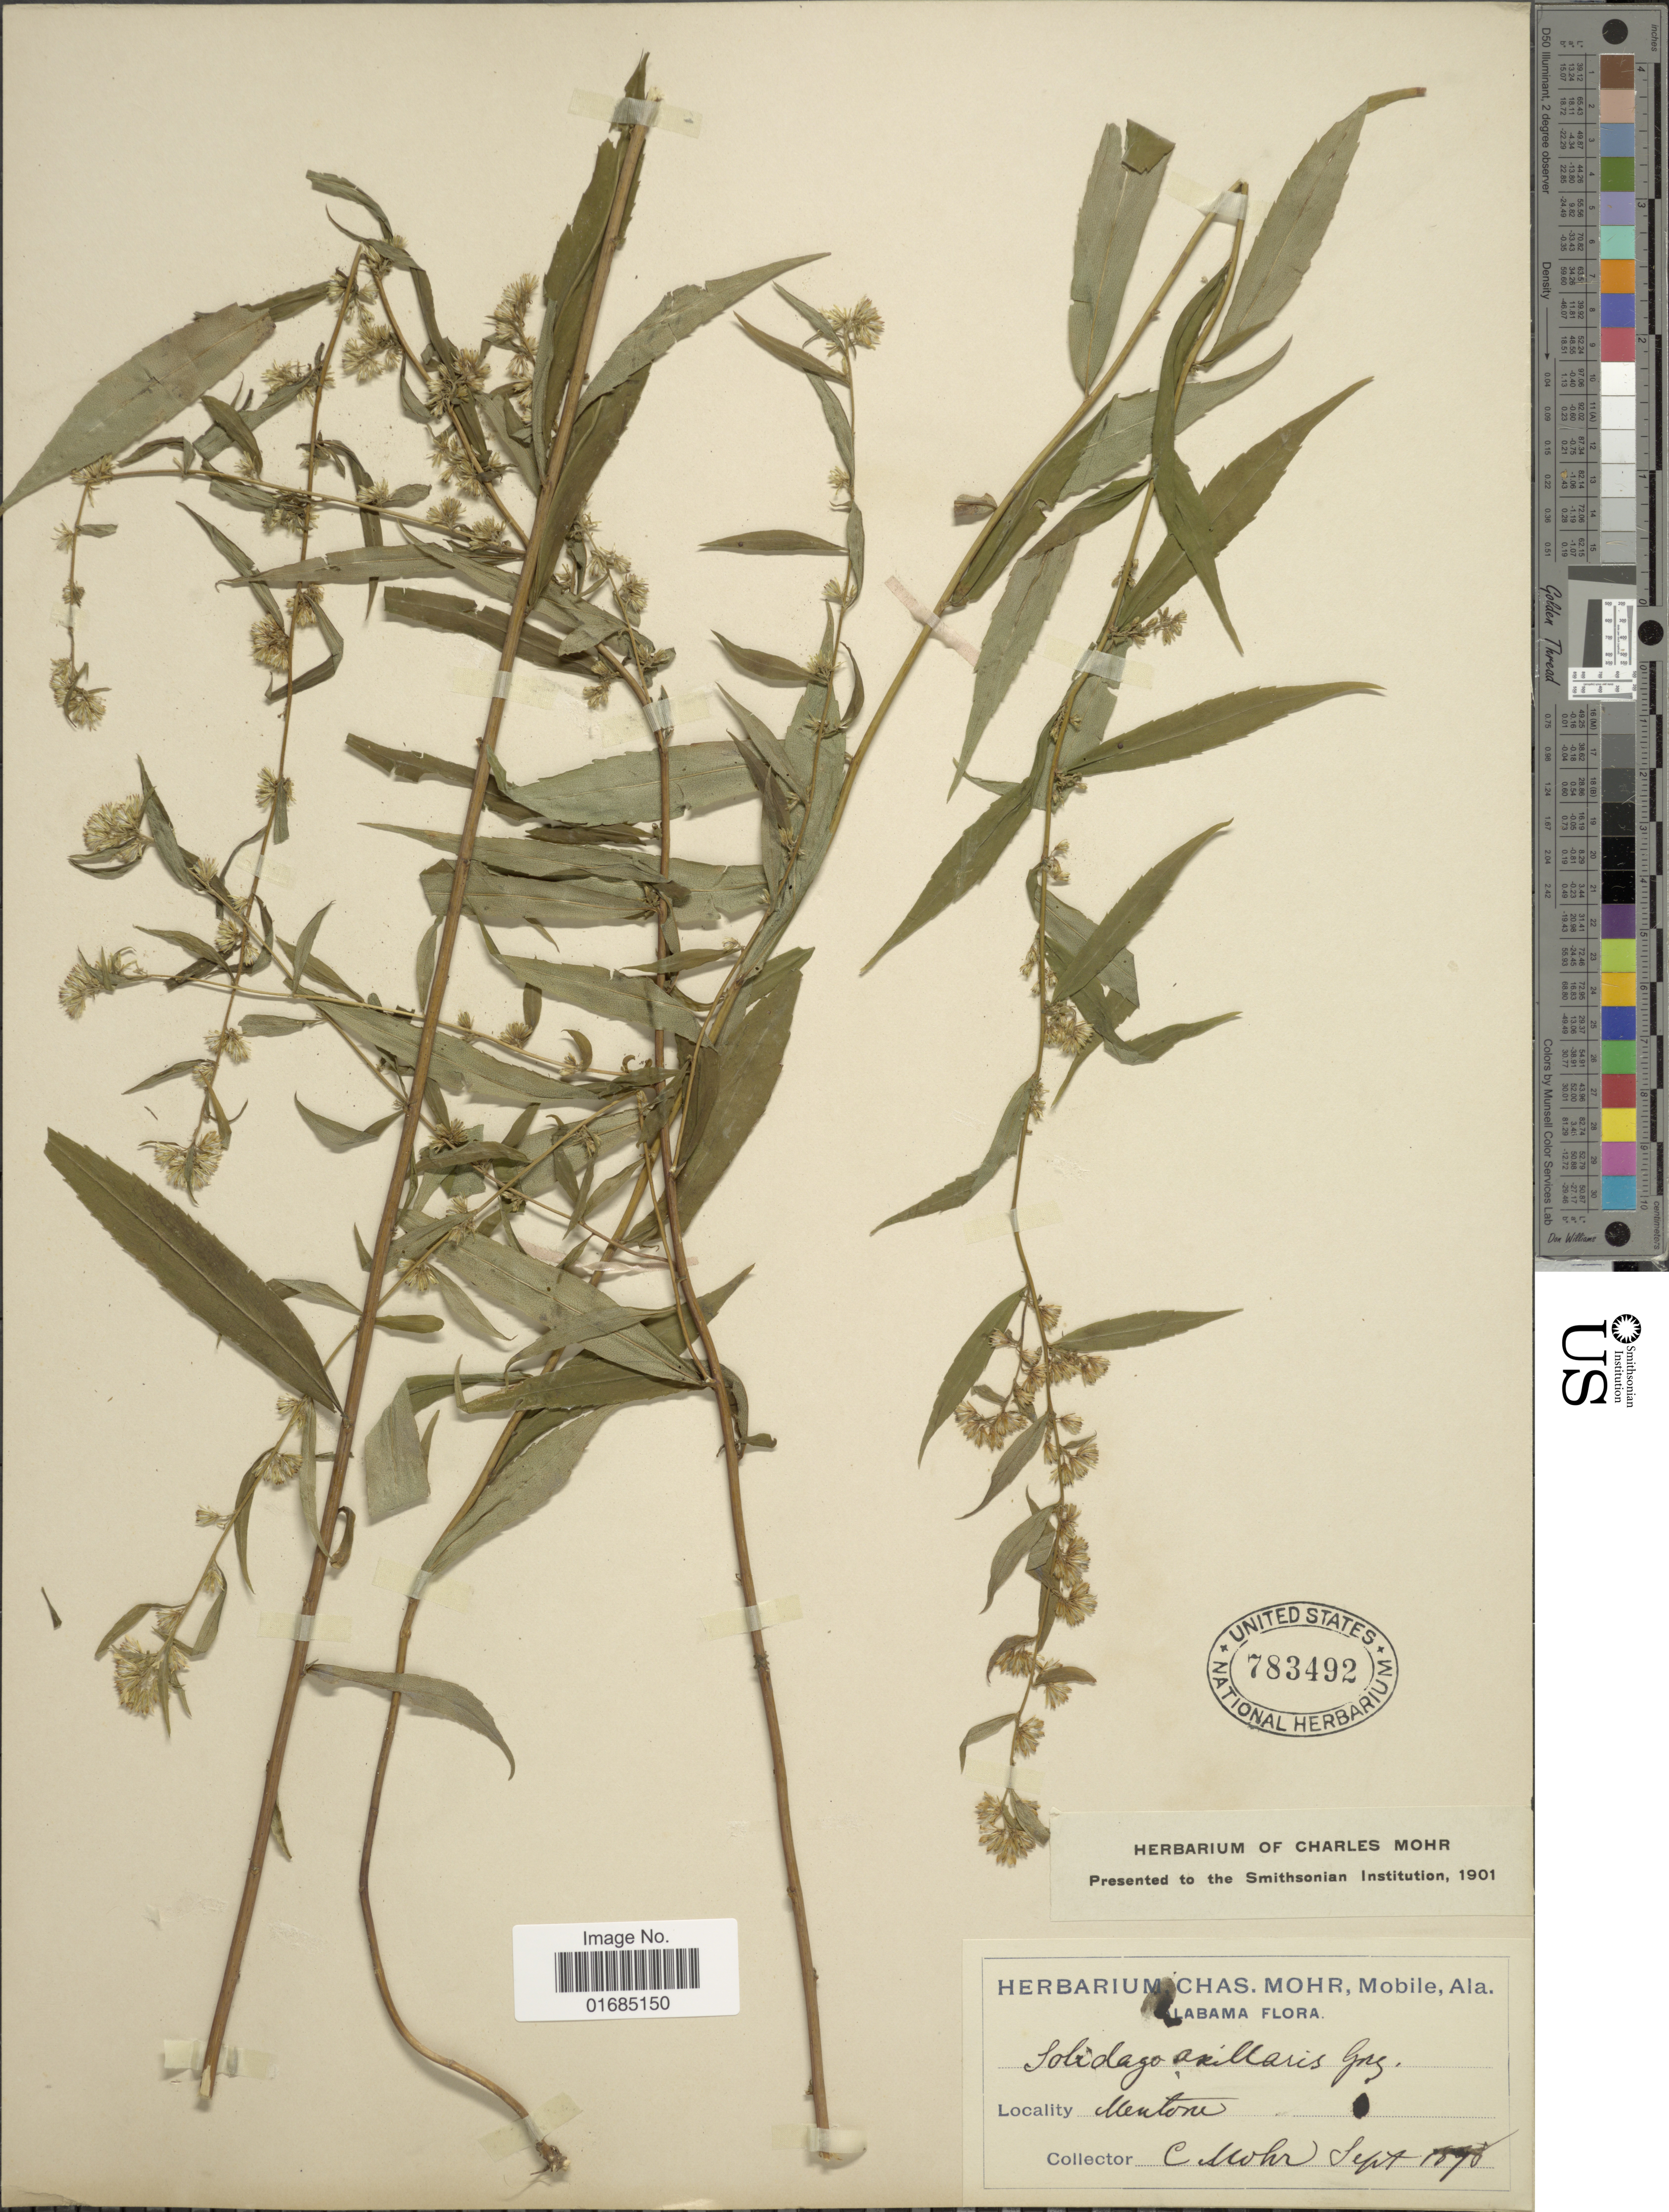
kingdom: Plantae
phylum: Tracheophyta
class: Magnoliopsida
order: Asterales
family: Asteraceae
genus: Solidago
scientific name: Solidago caesia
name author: L.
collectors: C. T. Mohr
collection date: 1898-09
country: United States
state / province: Alabama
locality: Menton.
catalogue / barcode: US 783492